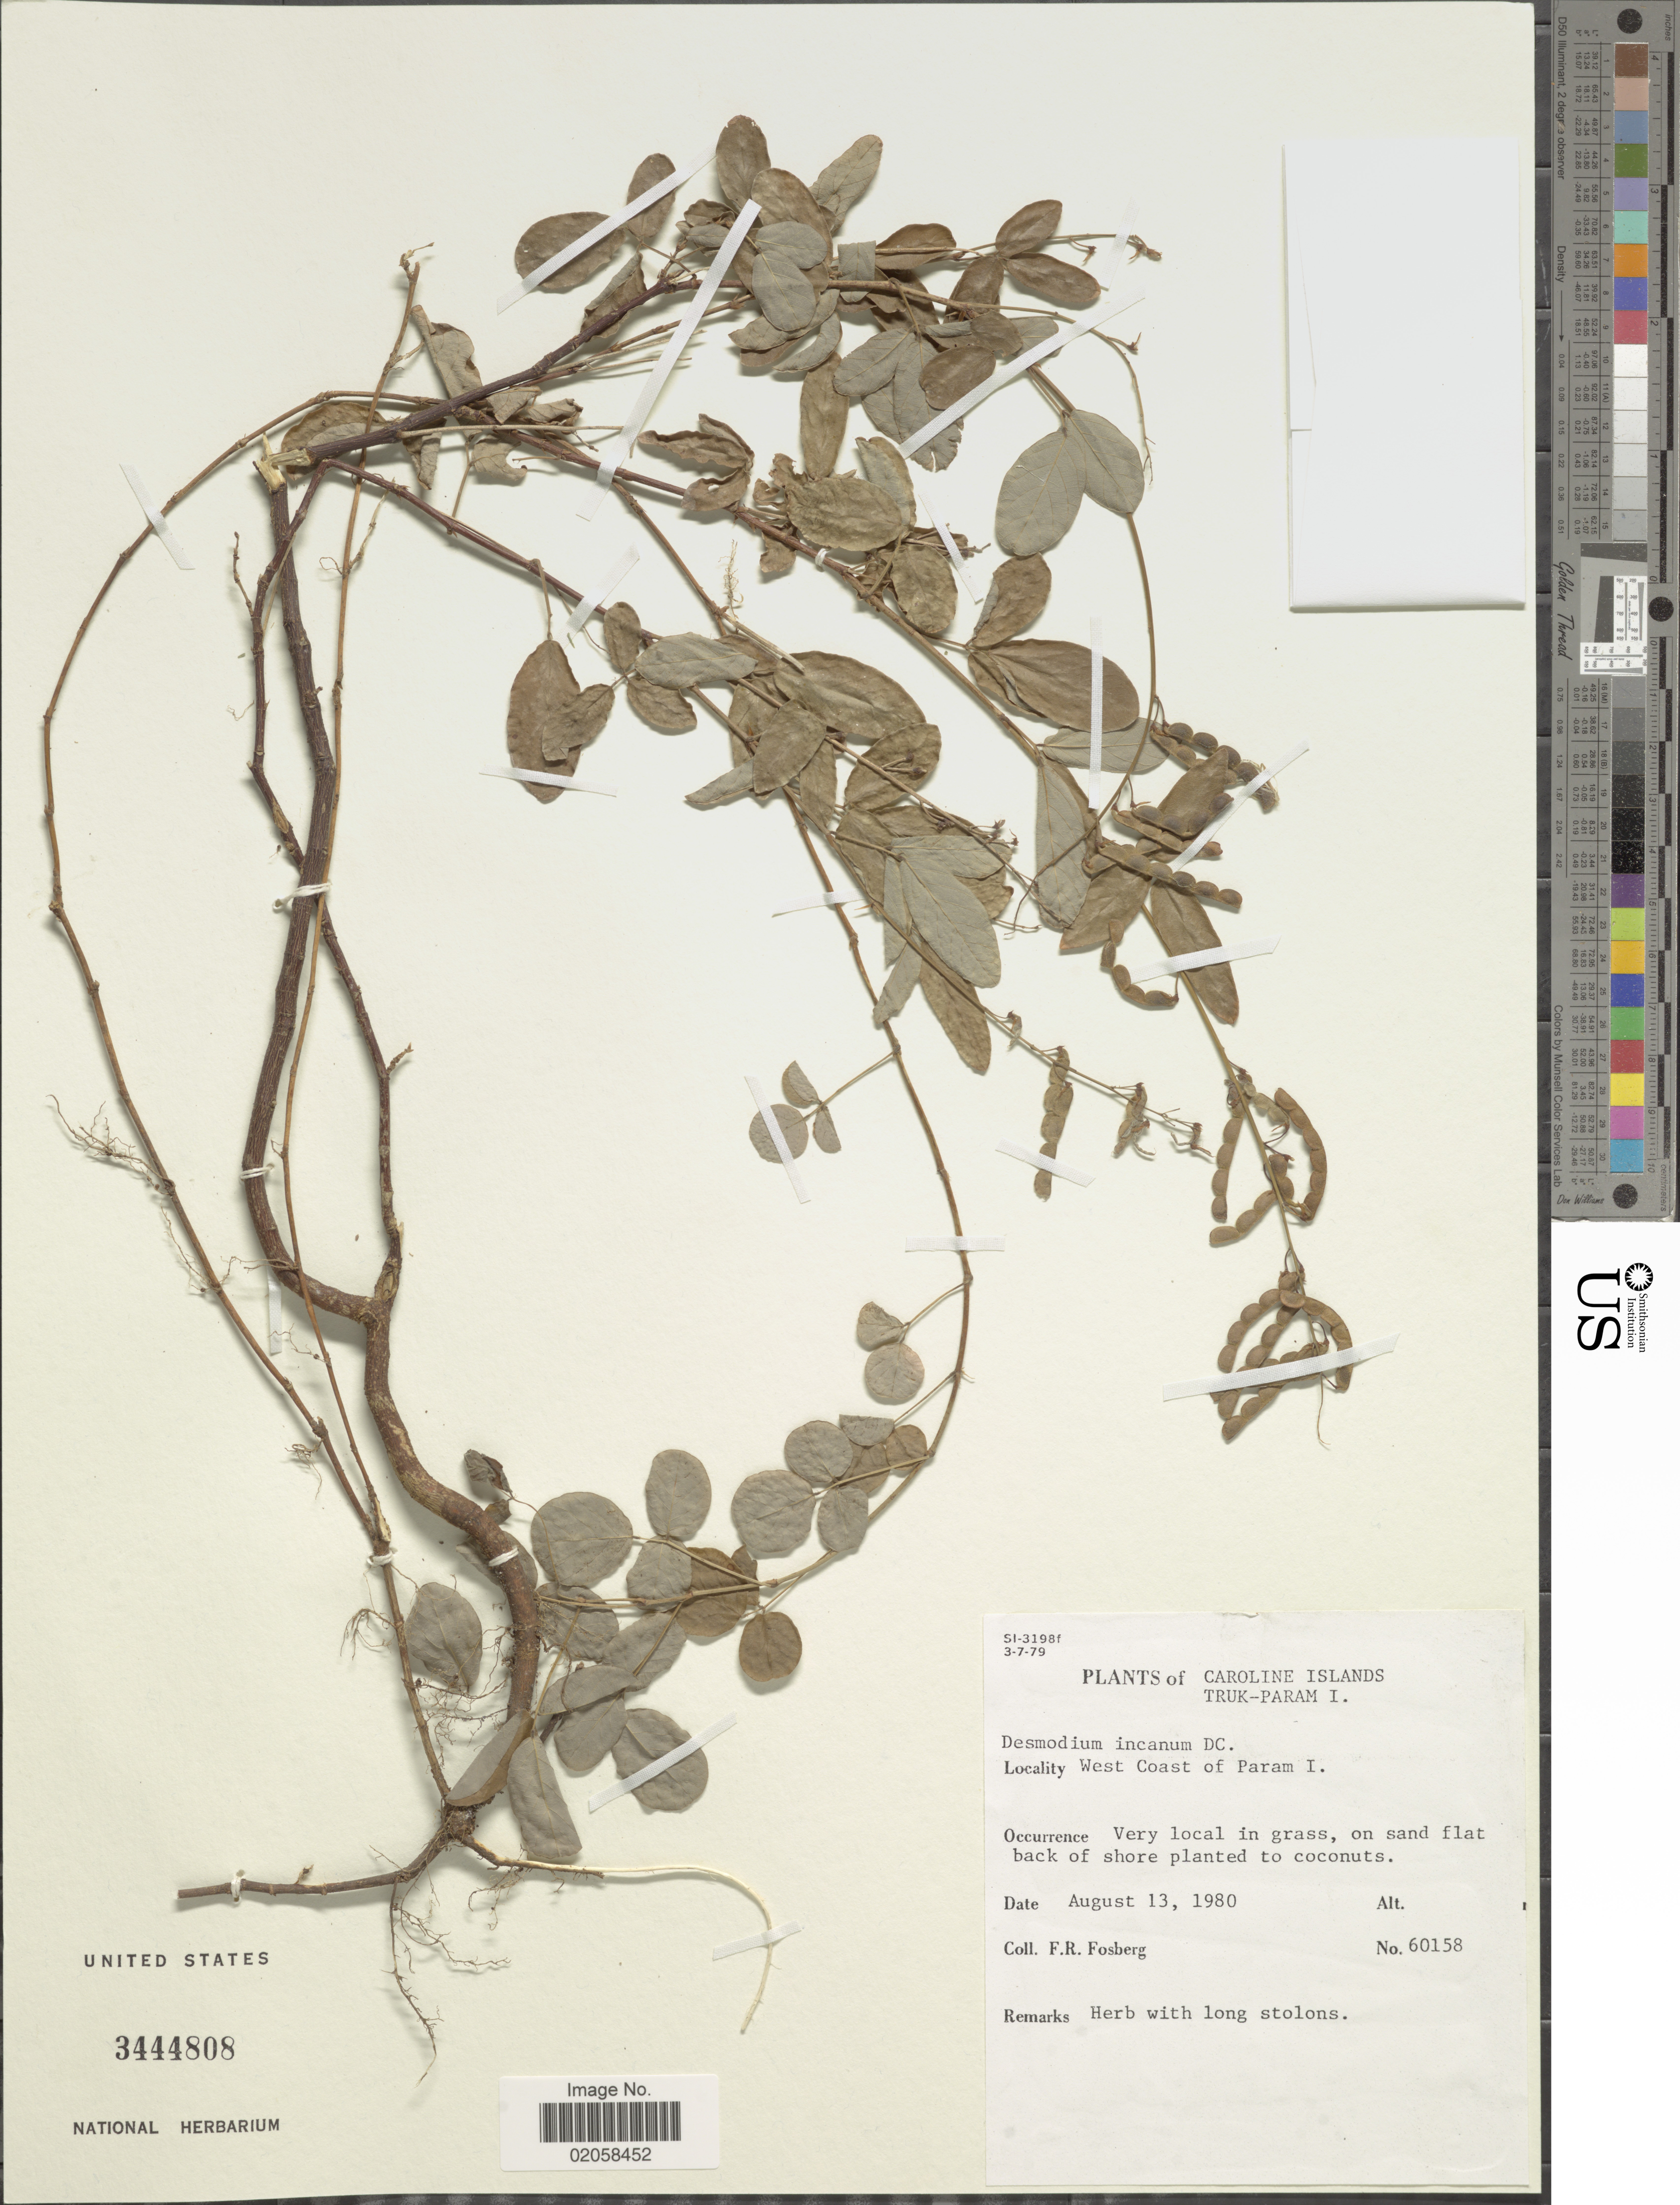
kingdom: Plantae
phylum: Tracheophyta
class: Magnoliopsida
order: Fabales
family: Fabaceae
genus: Desmodium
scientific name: Desmodium incanum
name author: (Sw.) DC.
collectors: F. R. Fosberg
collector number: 60158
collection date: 1980-08-13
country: Micronesia, Federated States of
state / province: Truk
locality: Caroline Islands, Truk-Param I., West Coast of Param I., on sand flats back of shore planted to coconuts.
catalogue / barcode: US 3444808